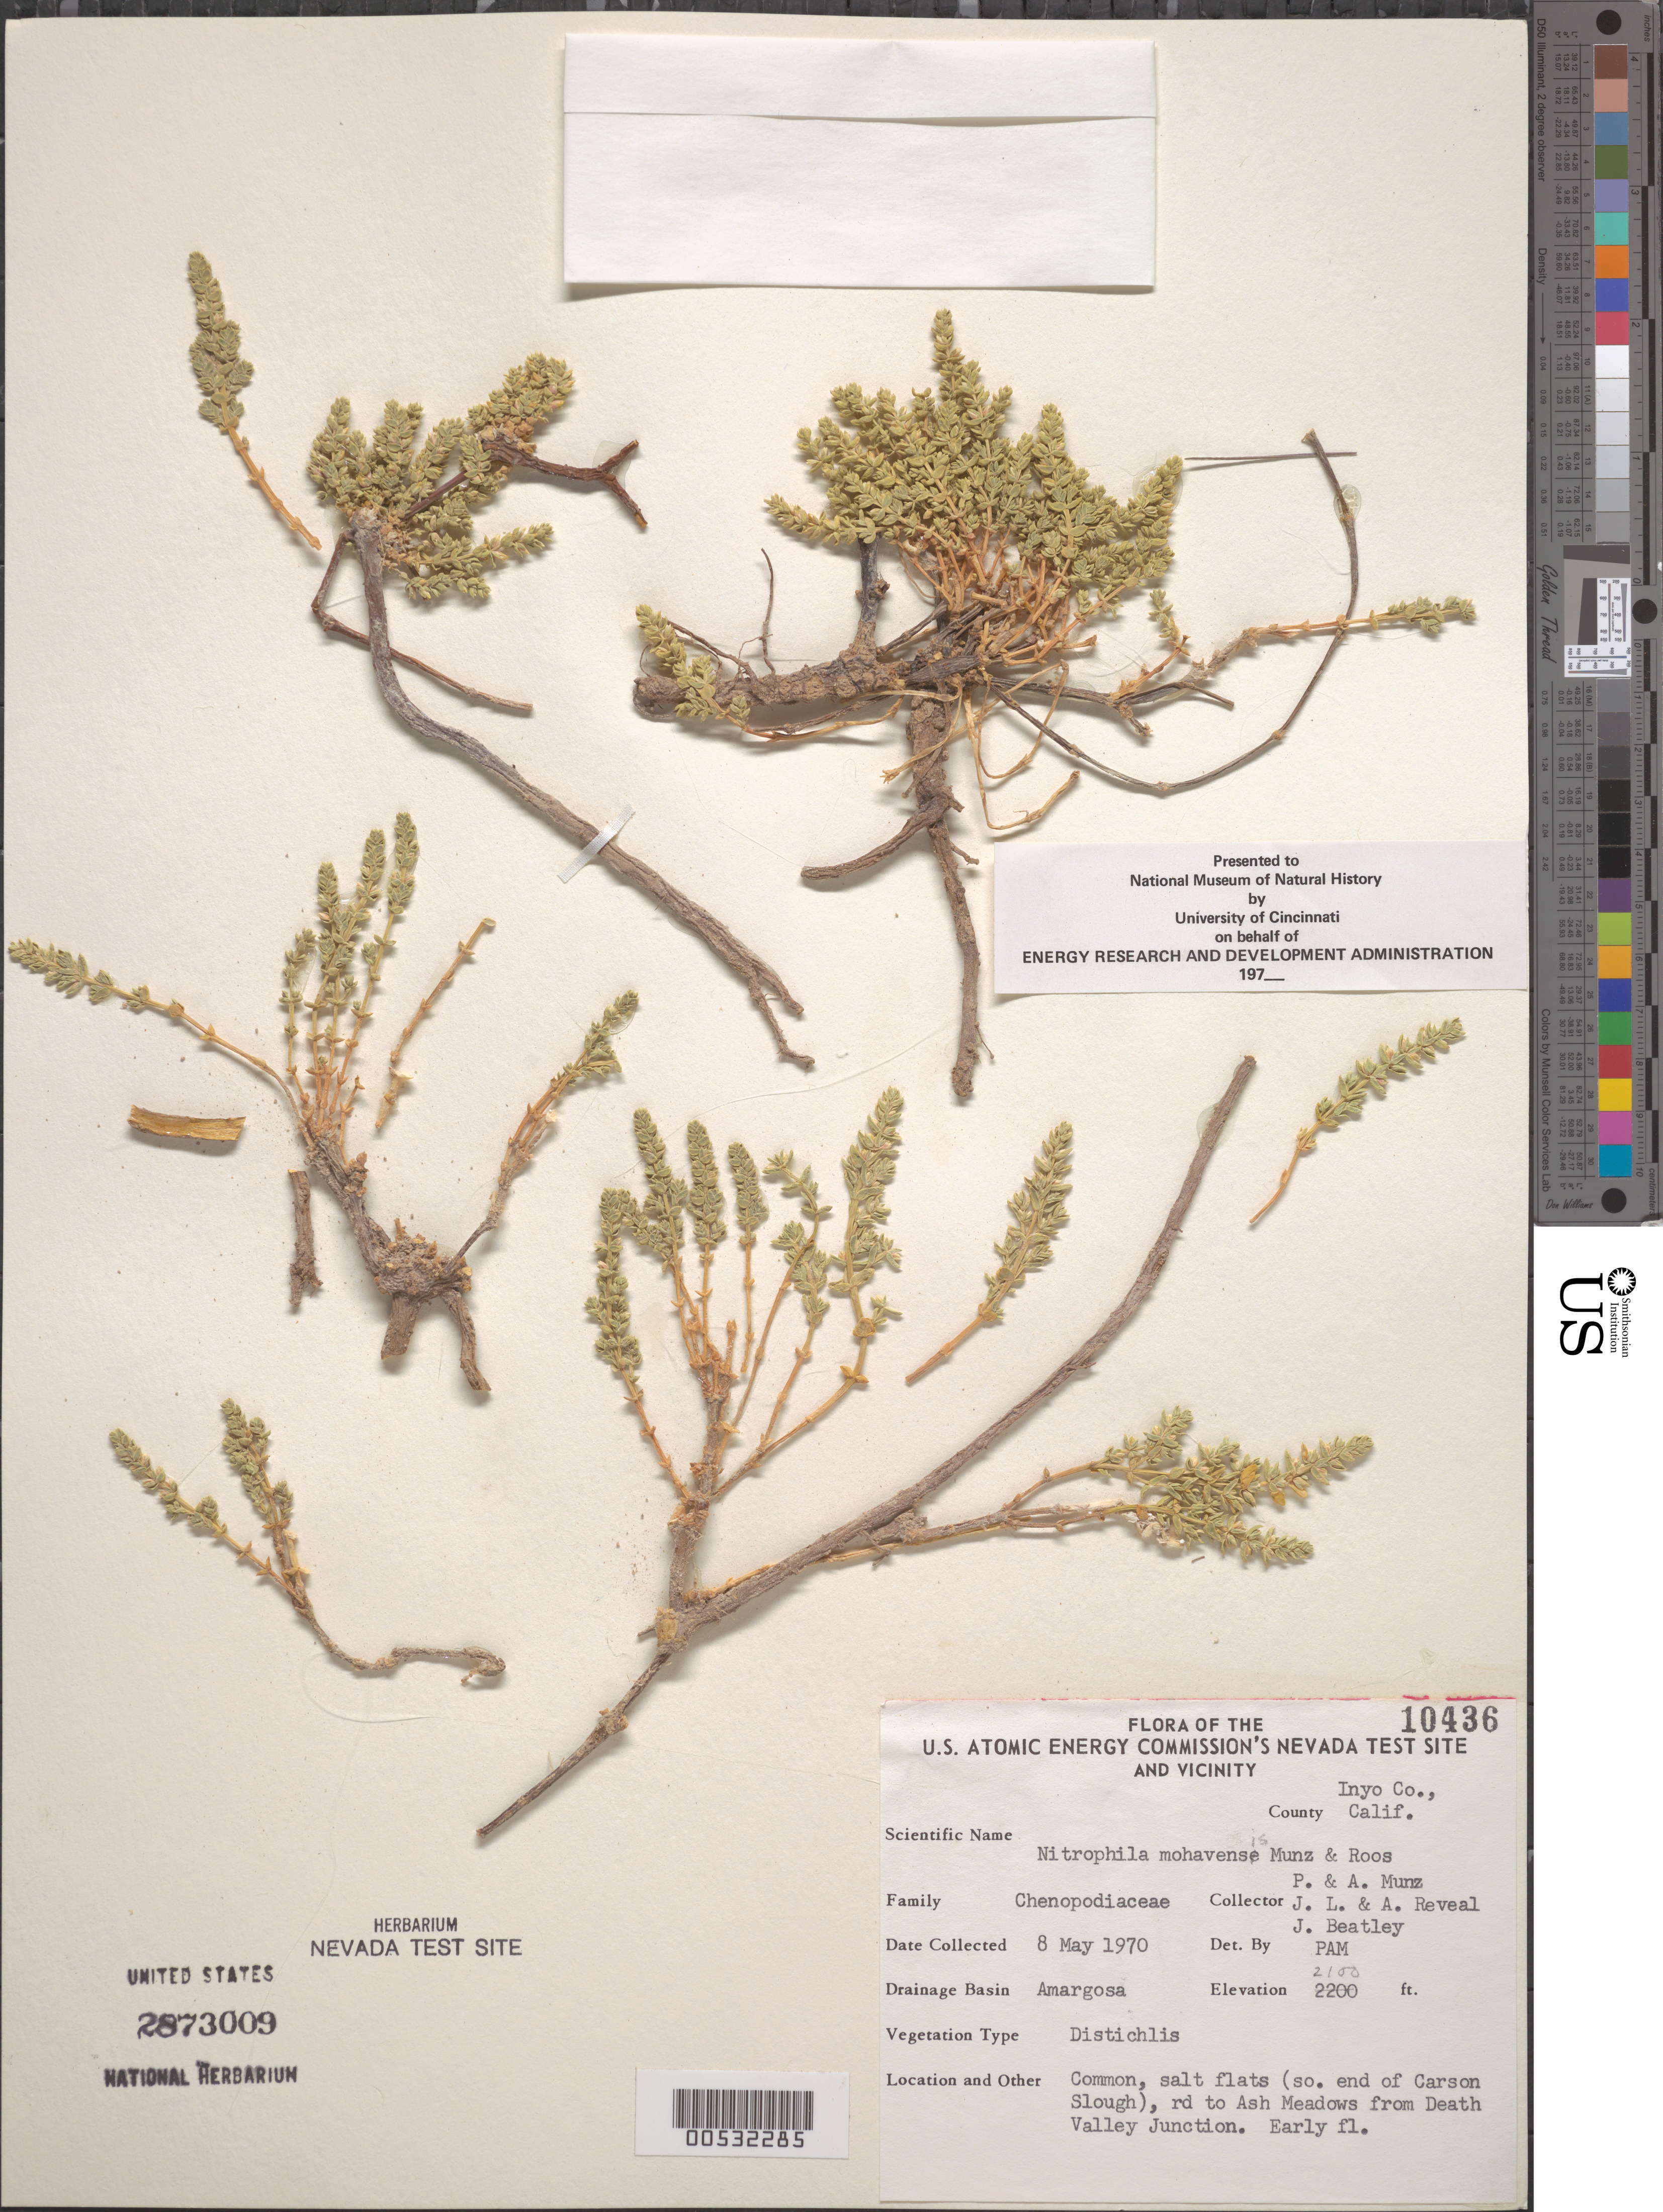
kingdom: Plantae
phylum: Tracheophyta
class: Magnoliopsida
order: Caryophyllales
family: Amaranthaceae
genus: Nitrophila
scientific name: Nitrophila mohavensis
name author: Munz & J.C. Roos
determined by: Munz, Philip A.; Munz, A.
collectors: P. A. Munz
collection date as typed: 08 May 1970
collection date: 1970-05-08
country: United States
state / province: California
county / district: Inyo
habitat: Common, salt flats.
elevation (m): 640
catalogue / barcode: US 2873009